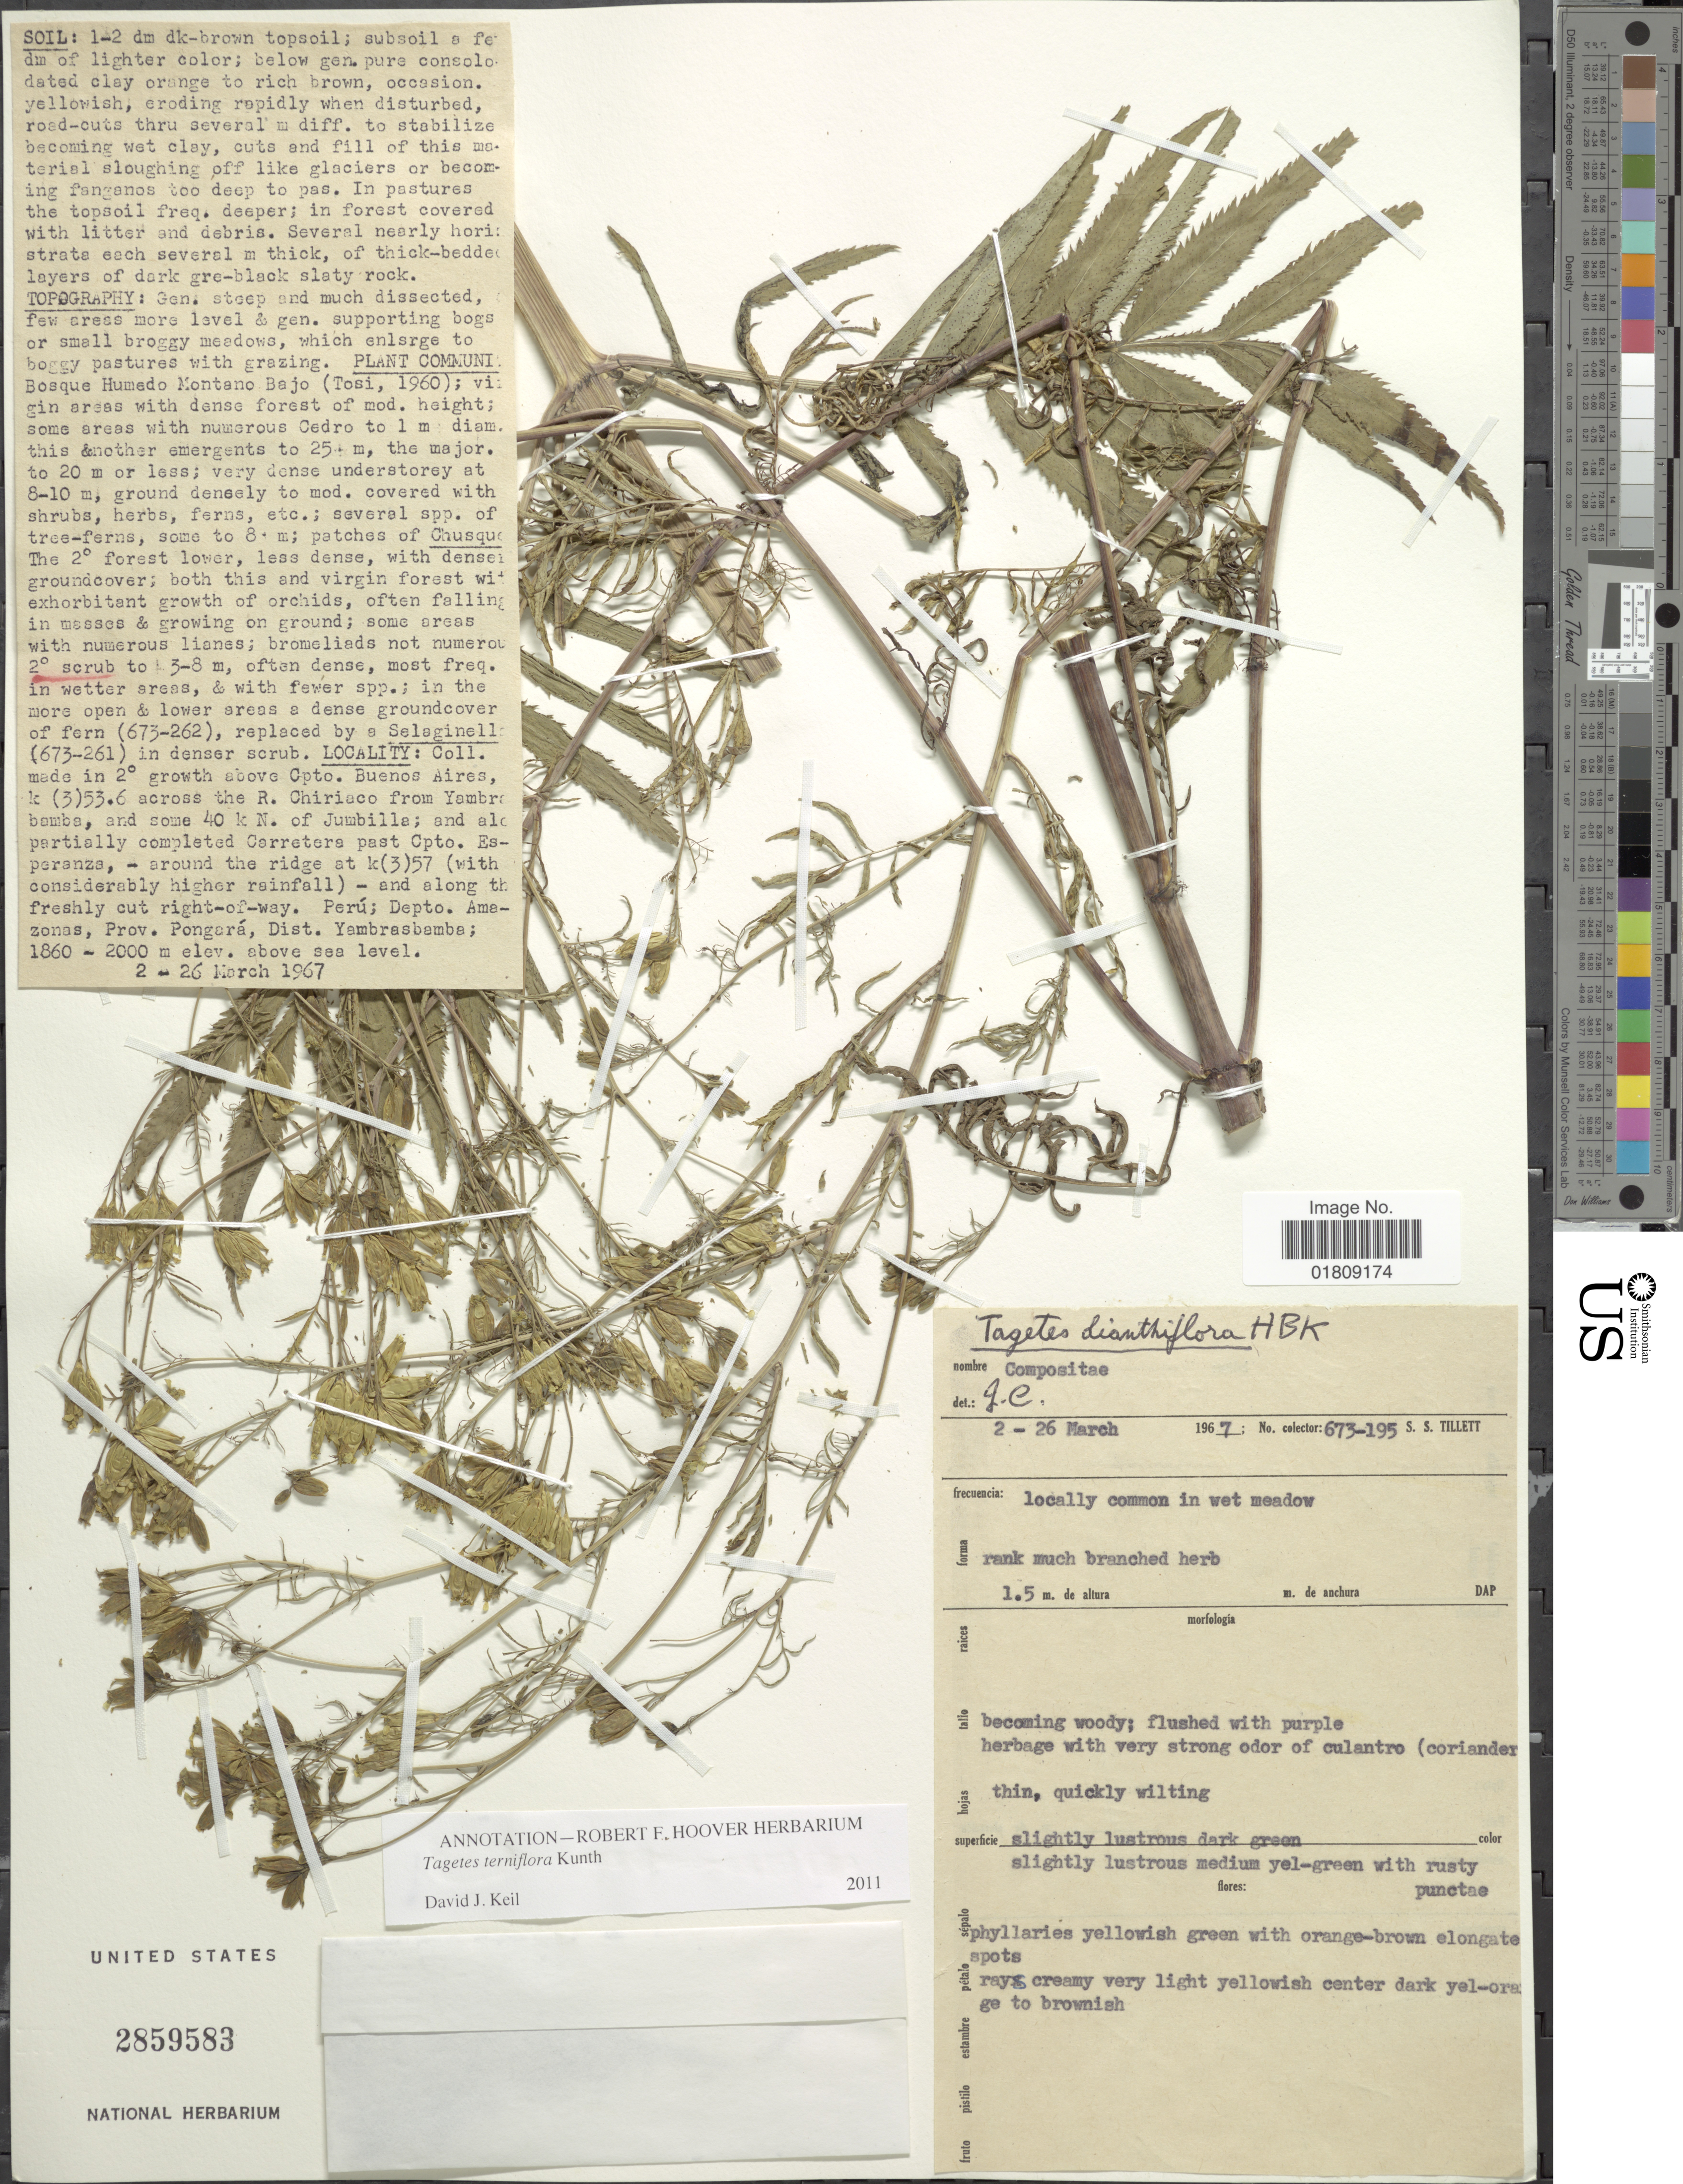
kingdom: Plantae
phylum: Tracheophyta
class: Magnoliopsida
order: Asterales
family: Asteraceae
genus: Tagetes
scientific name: Tagetes terniflora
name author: Kunth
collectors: S. S. Tillett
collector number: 673-195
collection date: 1967-03-02/1967-03-26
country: Peru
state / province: Amazonas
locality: Prov. Pongara, Dist. Yambrasbamba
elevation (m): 1860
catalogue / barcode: US 2859583